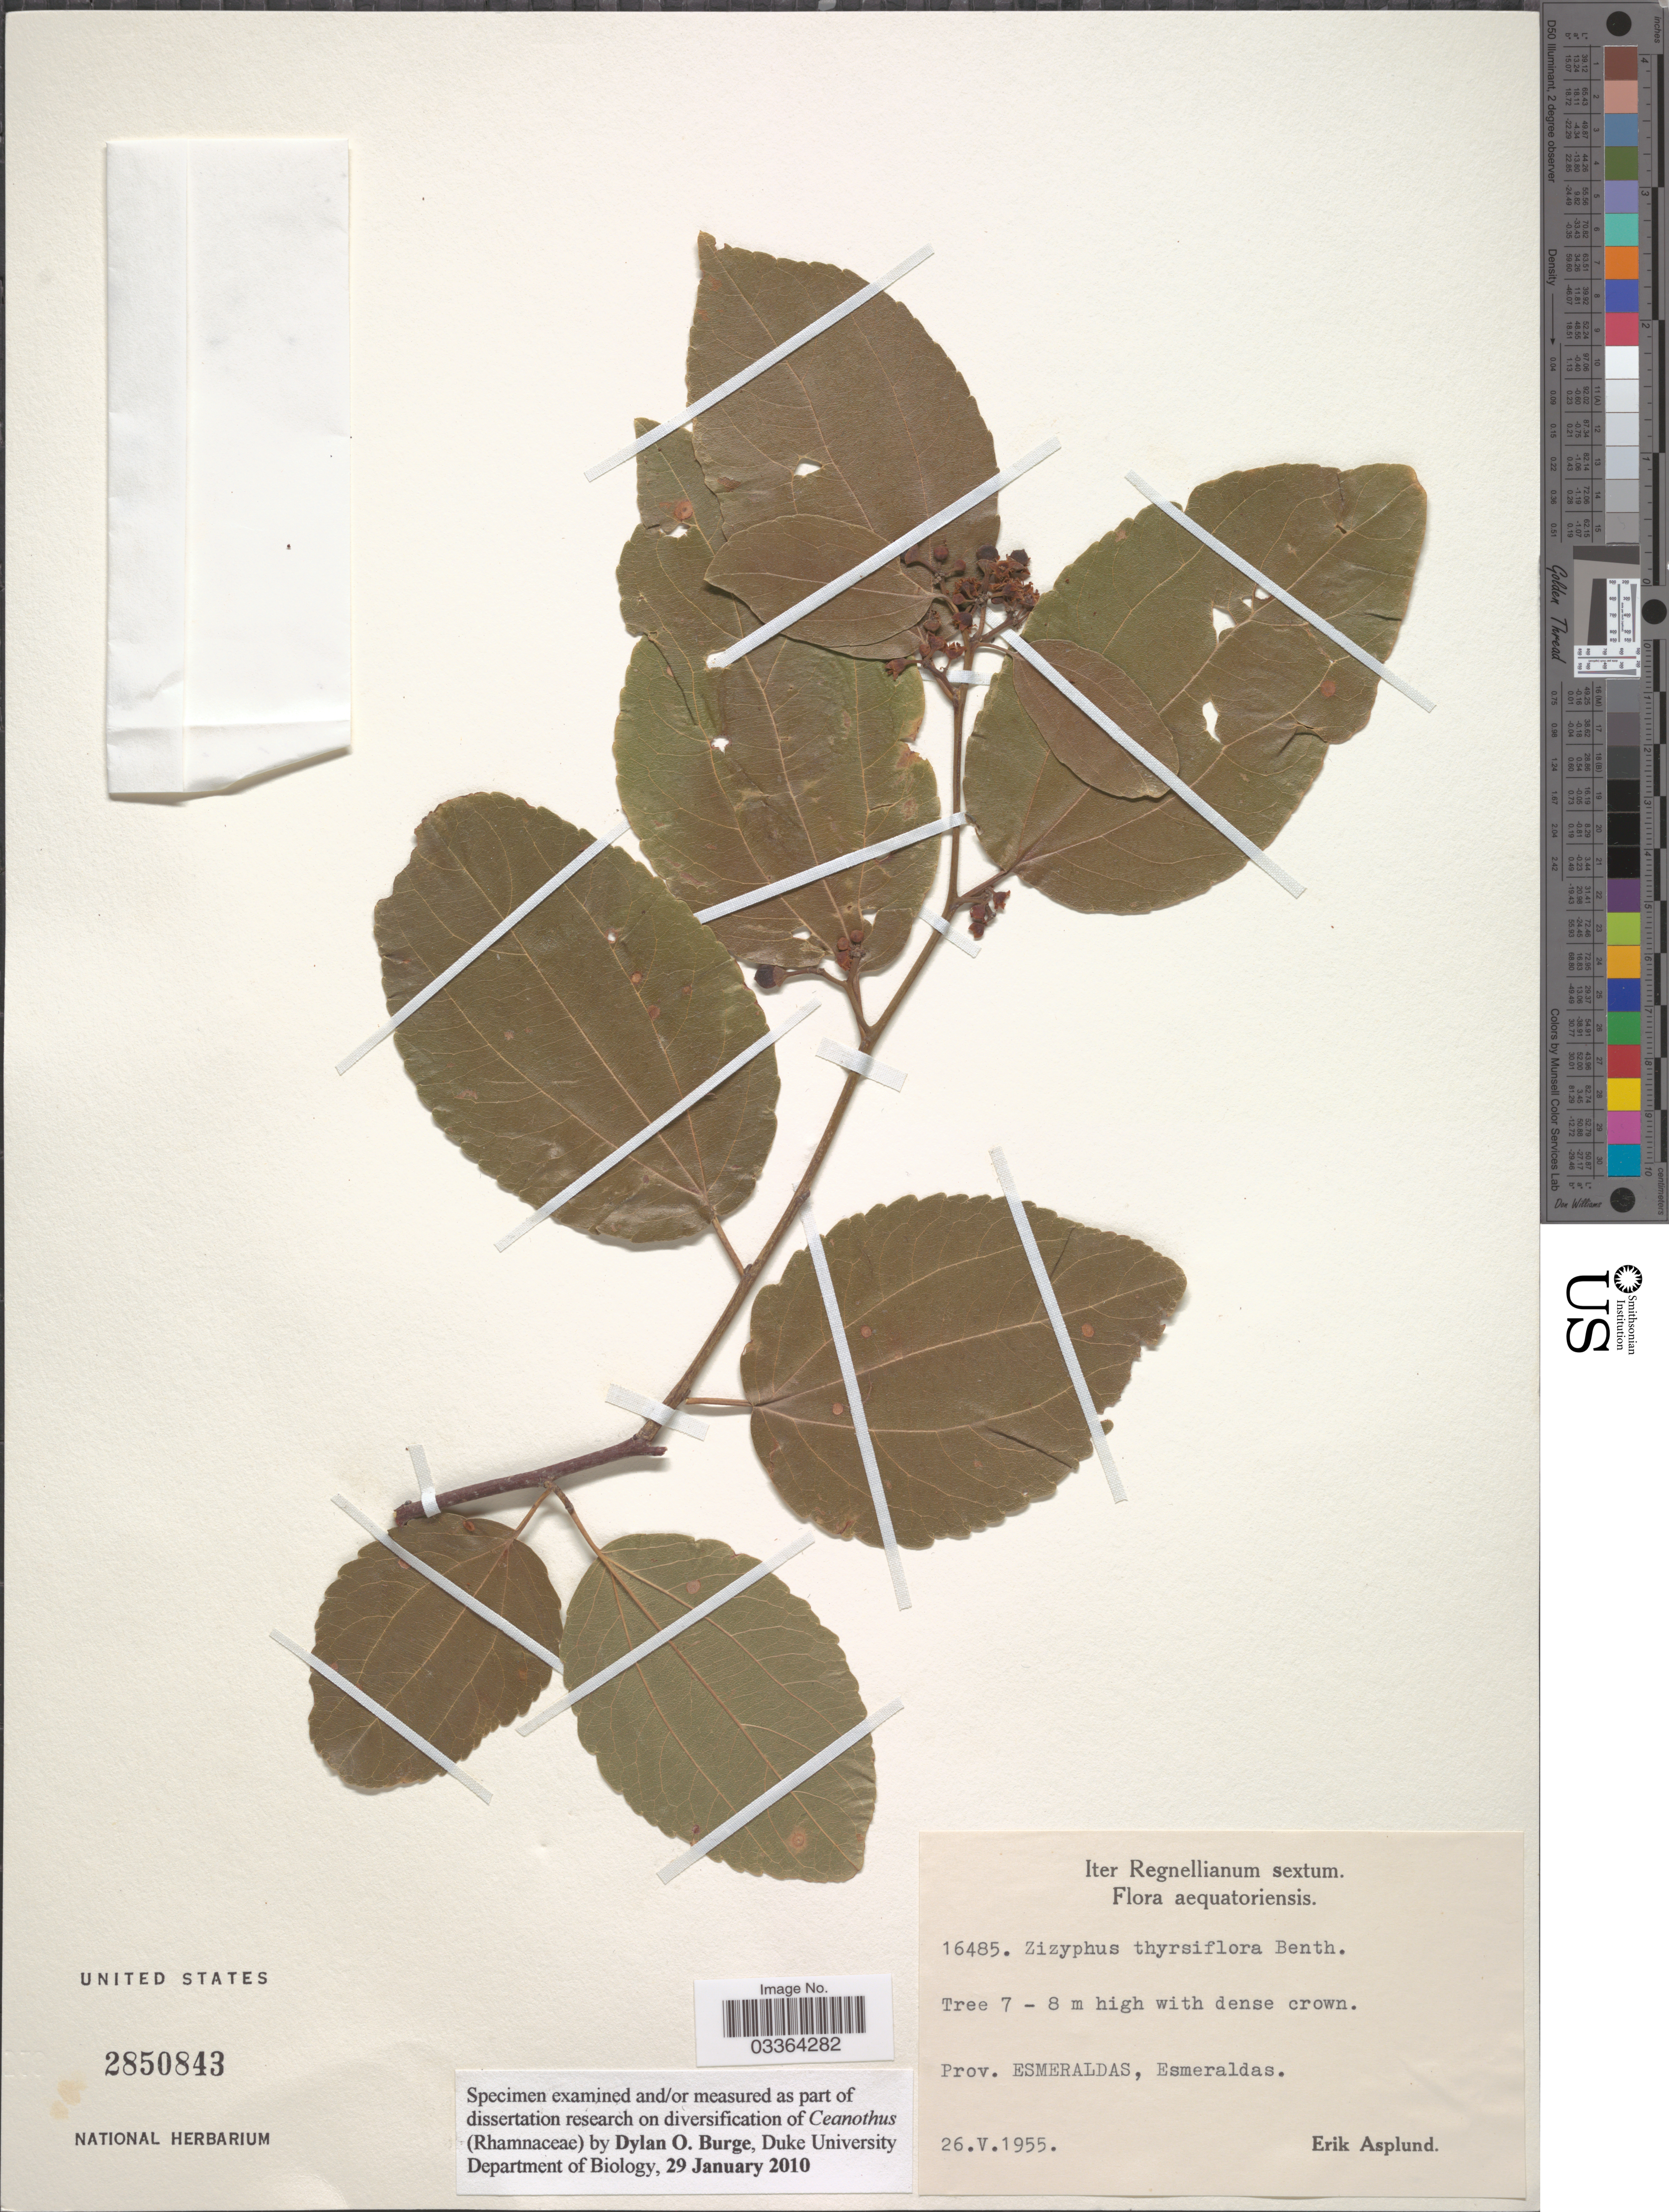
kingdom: Plantae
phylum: Tracheophyta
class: Magnoliopsida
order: Rosales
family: Rhamnaceae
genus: Sarcomphalus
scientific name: Sarcomphalus thyrsiflorus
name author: (Benth.) Hauenschild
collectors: E. Asplund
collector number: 16485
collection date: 1955-05-26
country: Ecuador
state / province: Esmeraldas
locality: Aequatoriensis, Esmeraldas.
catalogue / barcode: US 2850843